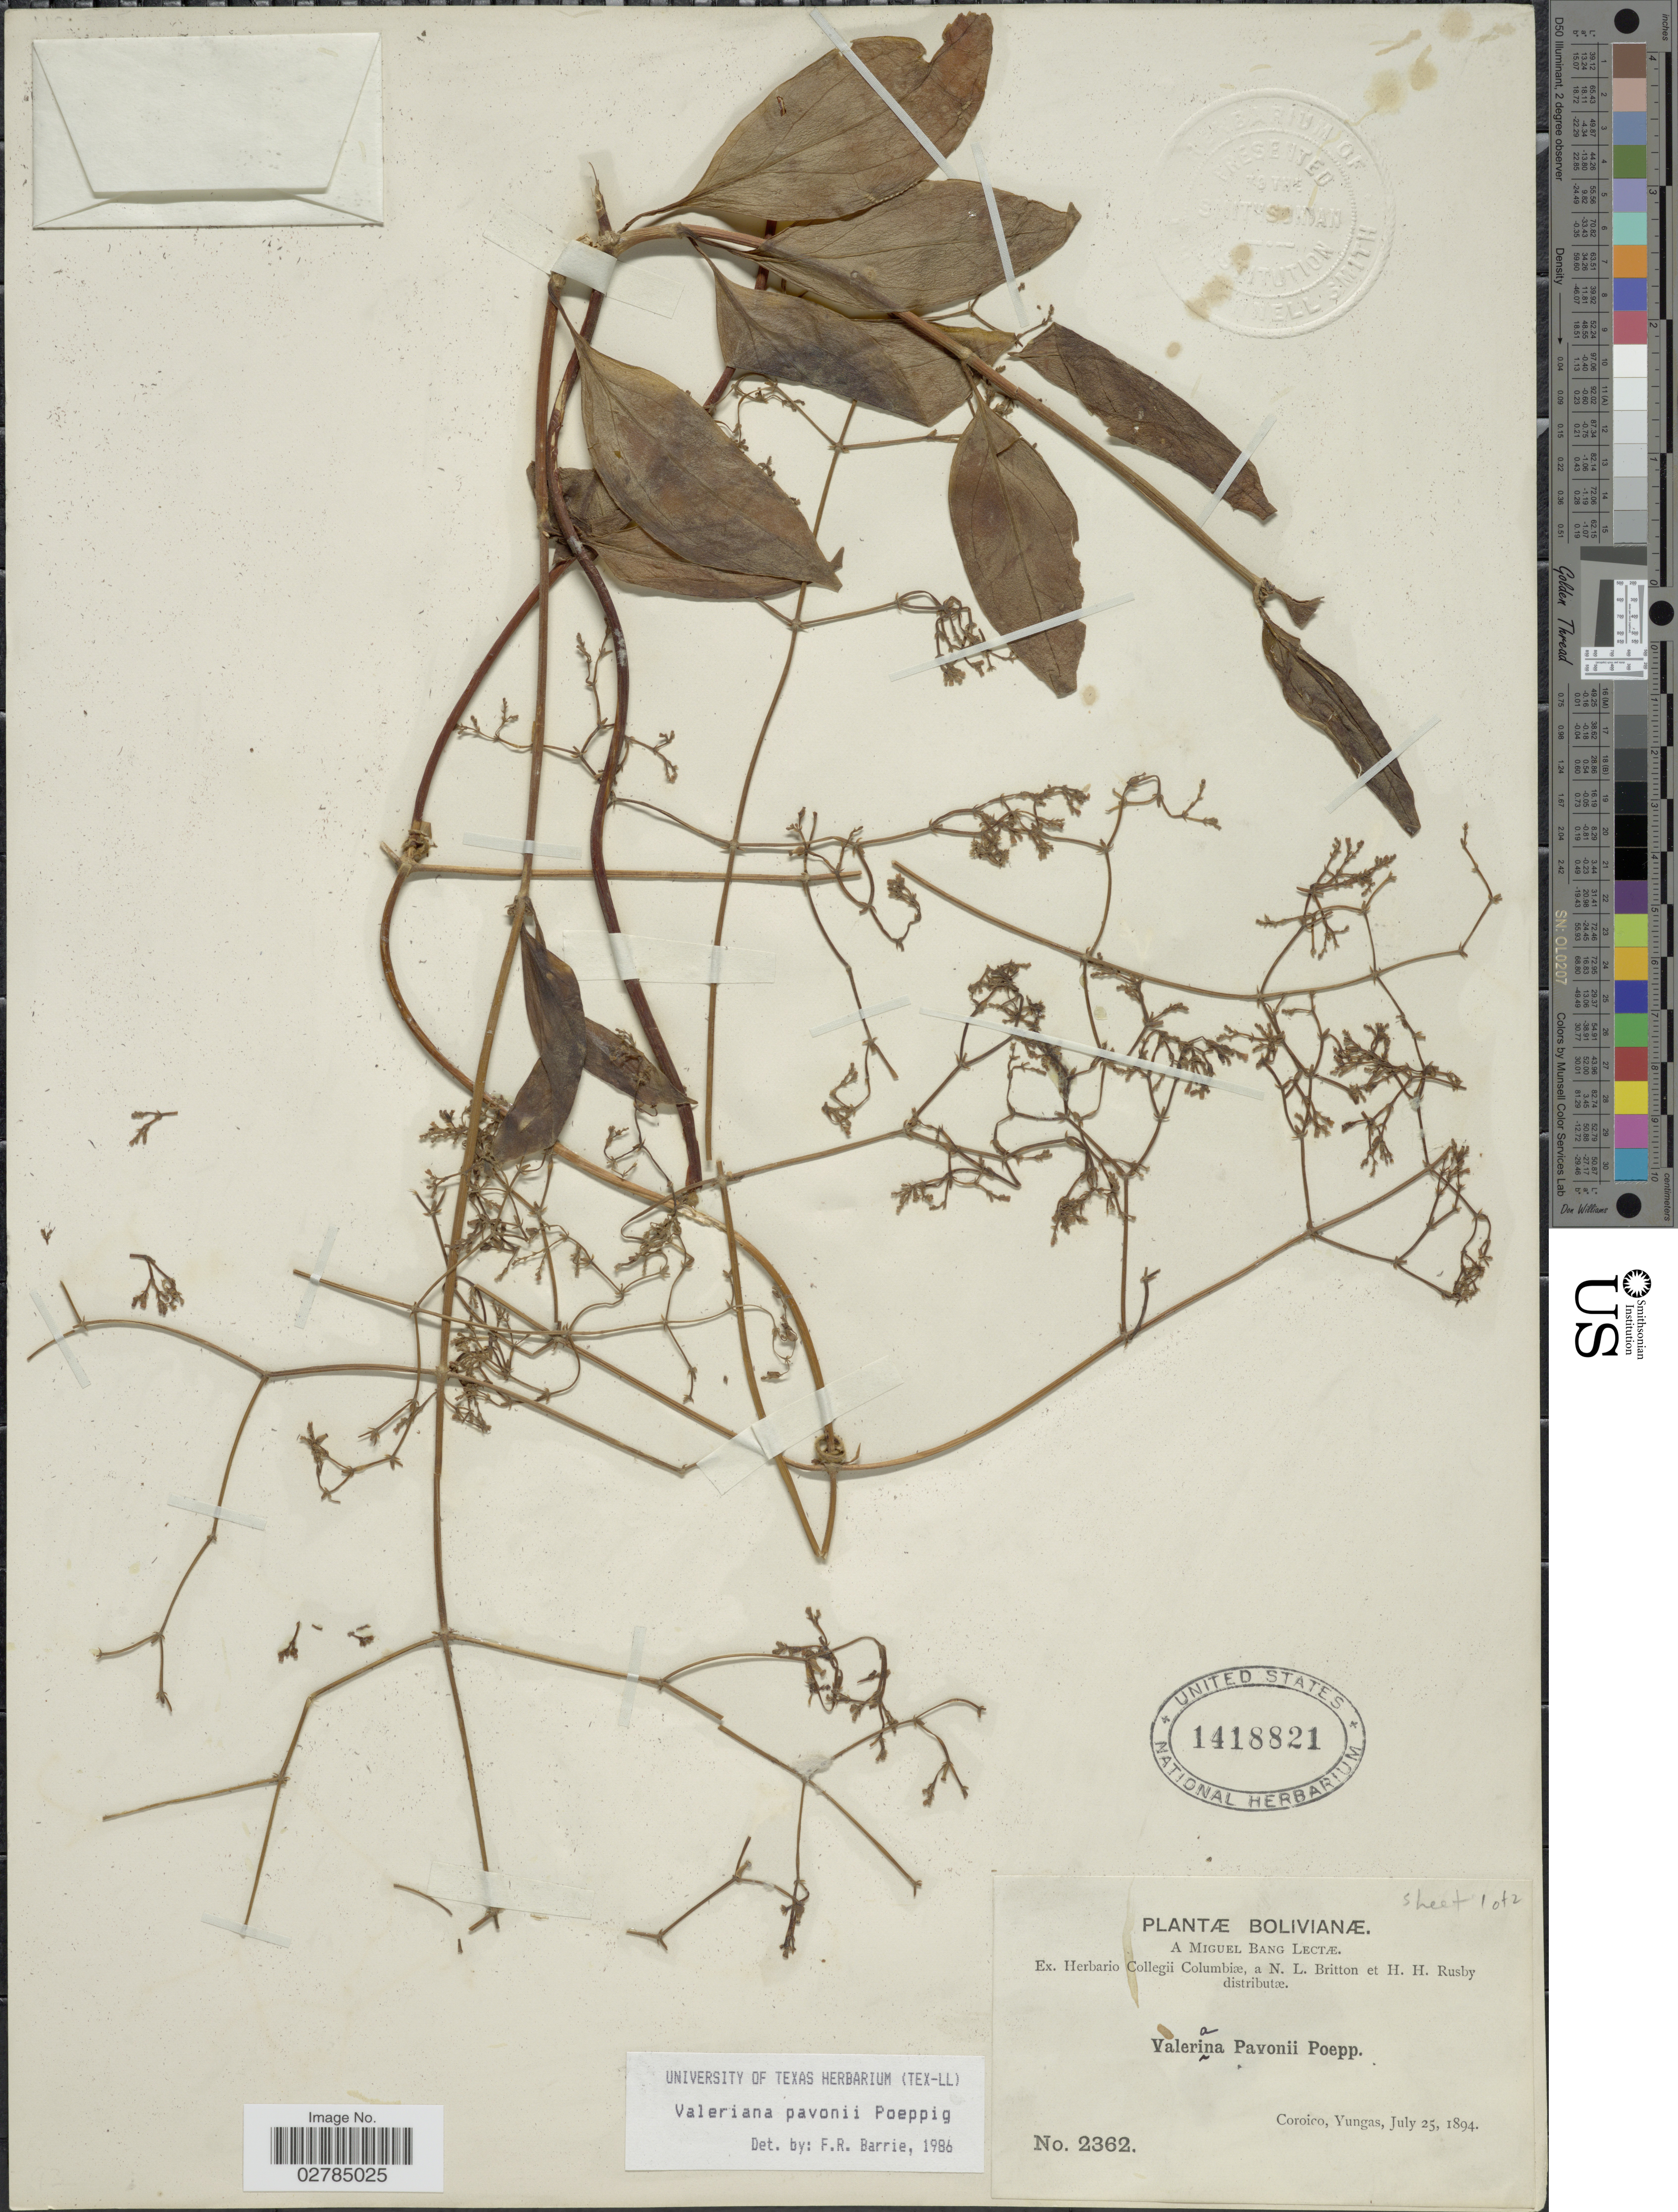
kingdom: Plantae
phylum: Tracheophyta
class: Magnoliopsida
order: Dipsacales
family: Caprifoliaceae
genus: Valeriana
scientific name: Valeriana pavonii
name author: Poepp.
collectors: M. Bang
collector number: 2362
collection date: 1894-07-25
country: Bolivia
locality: Coroico, Yungas.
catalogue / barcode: US 1418821